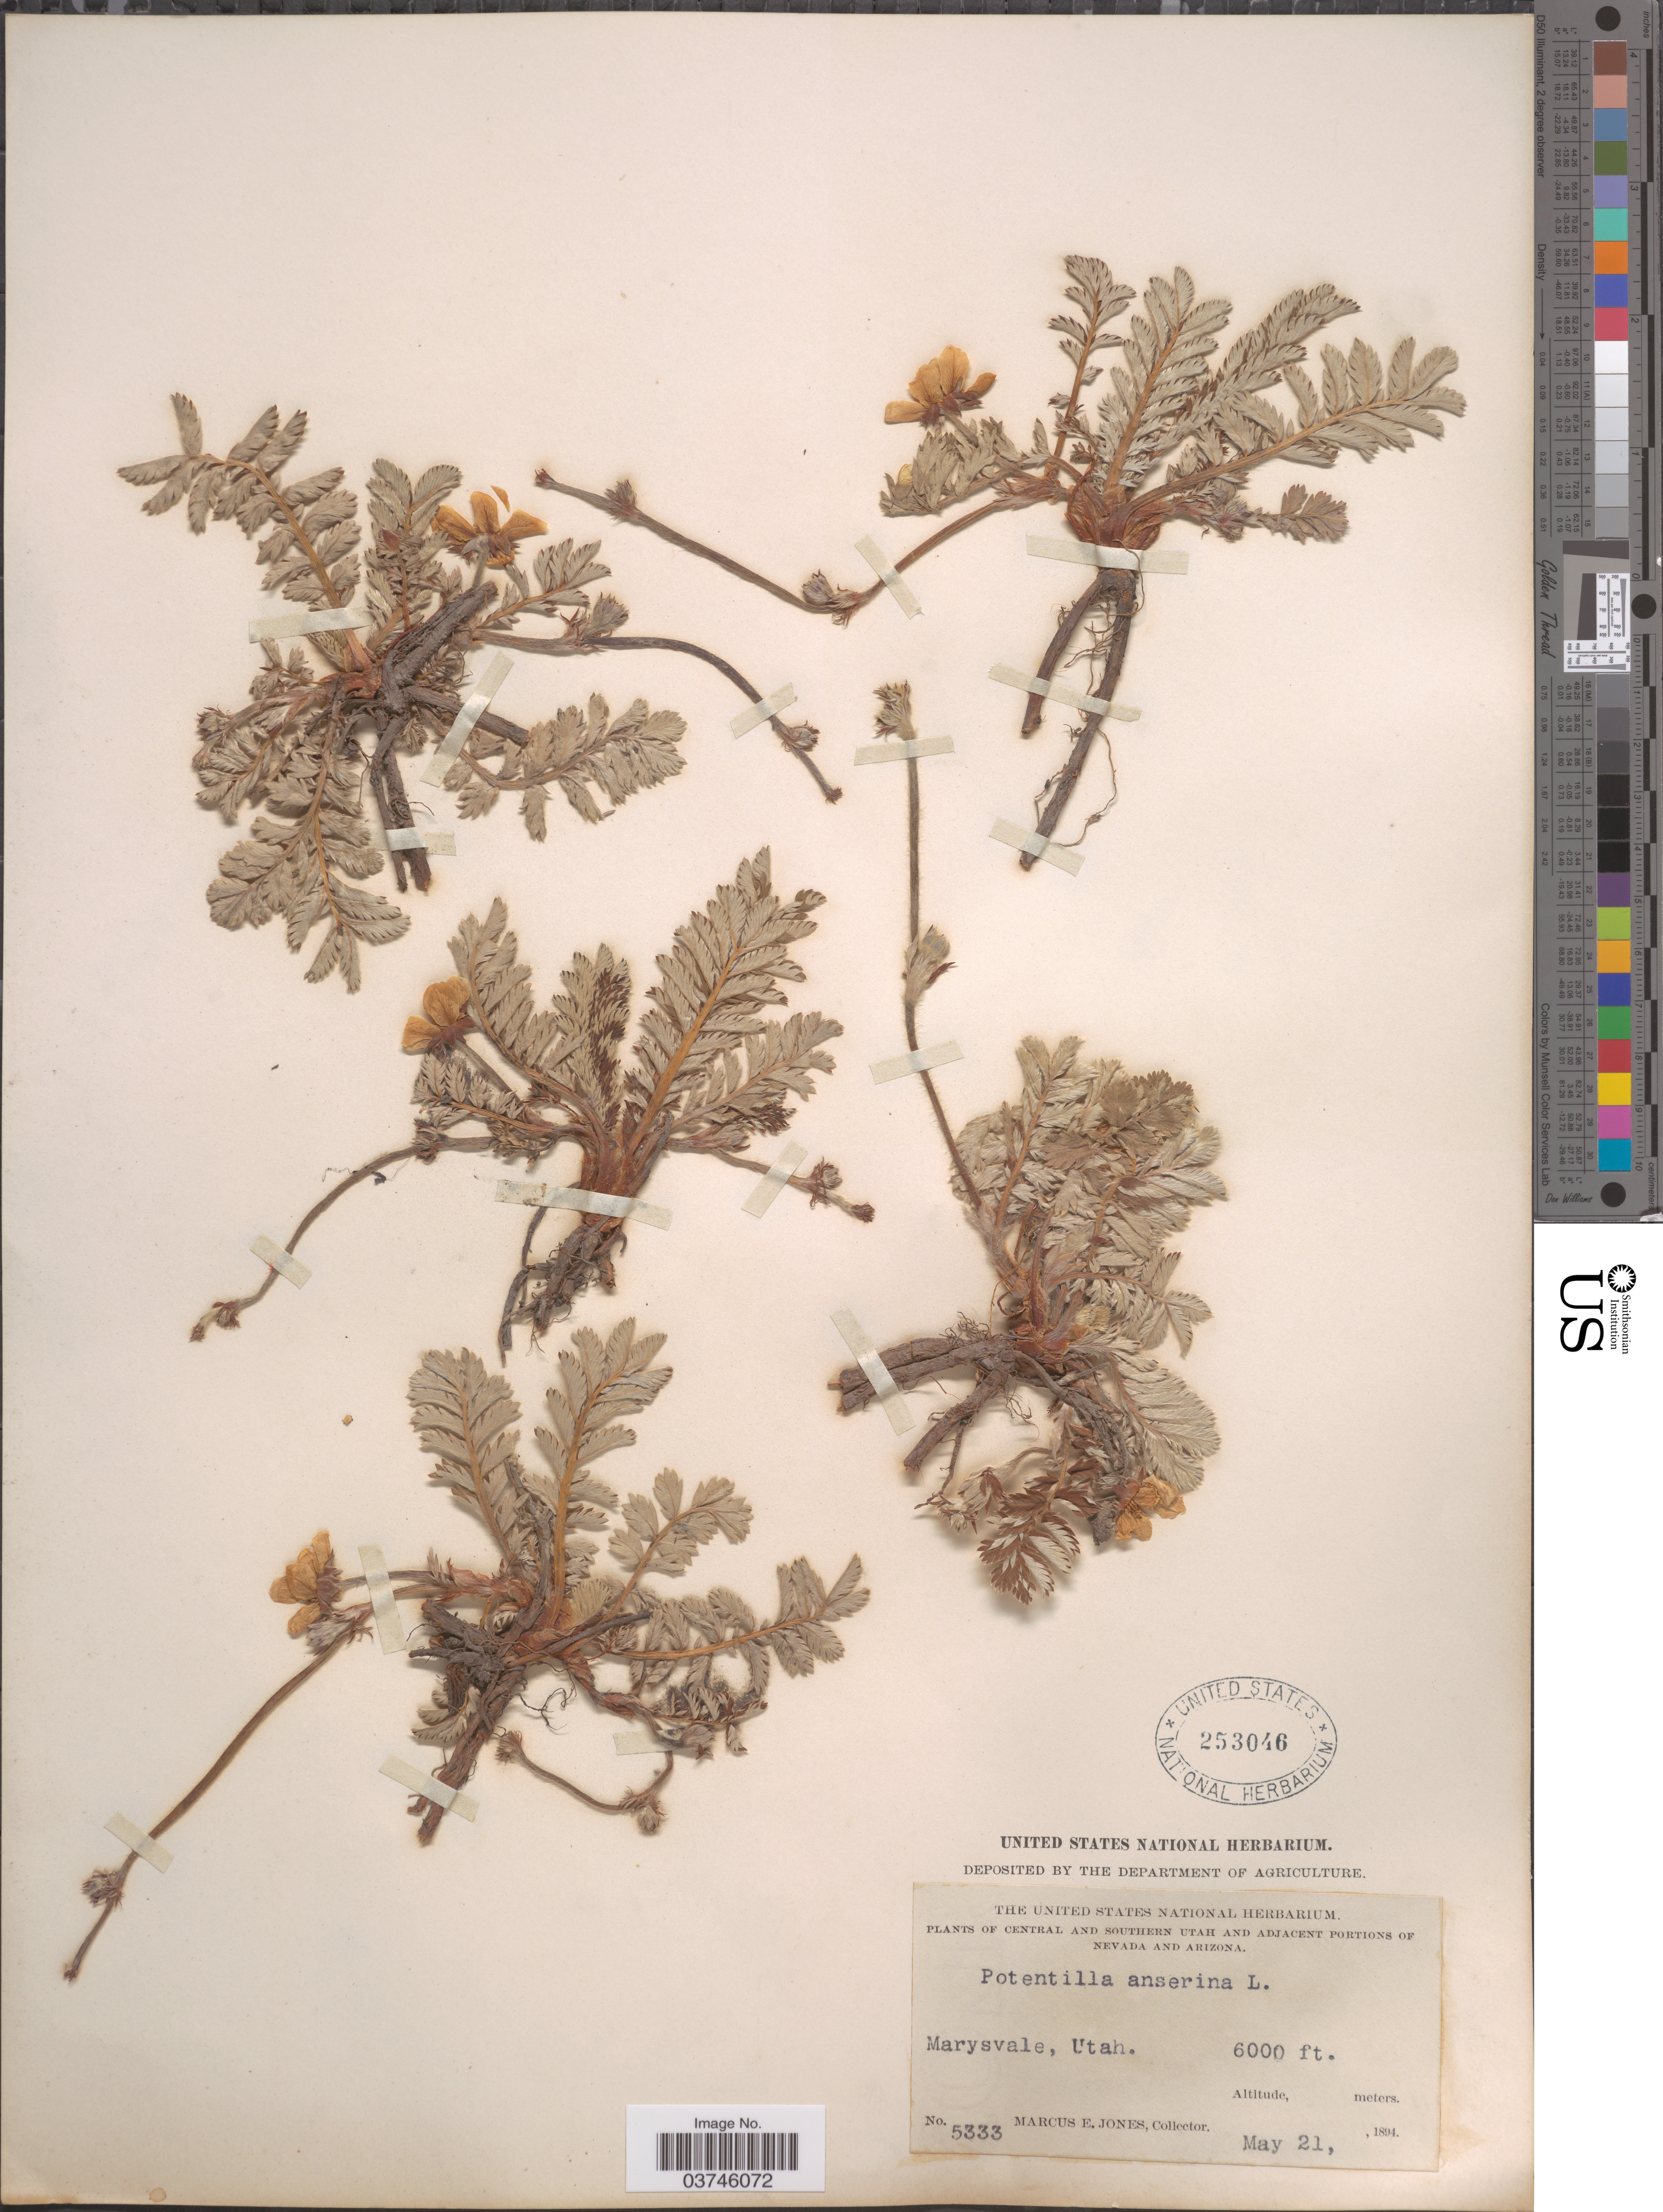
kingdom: Plantae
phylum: Tracheophyta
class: Magnoliopsida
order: Rosales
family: Rosaceae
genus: Argentina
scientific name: Argentina anserina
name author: (L.) Rydb.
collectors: M. E. Jones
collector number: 5333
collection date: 1894-05-21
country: United States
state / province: Utah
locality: Central and Southern Utah. Marysvale.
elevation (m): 1829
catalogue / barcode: US 253046